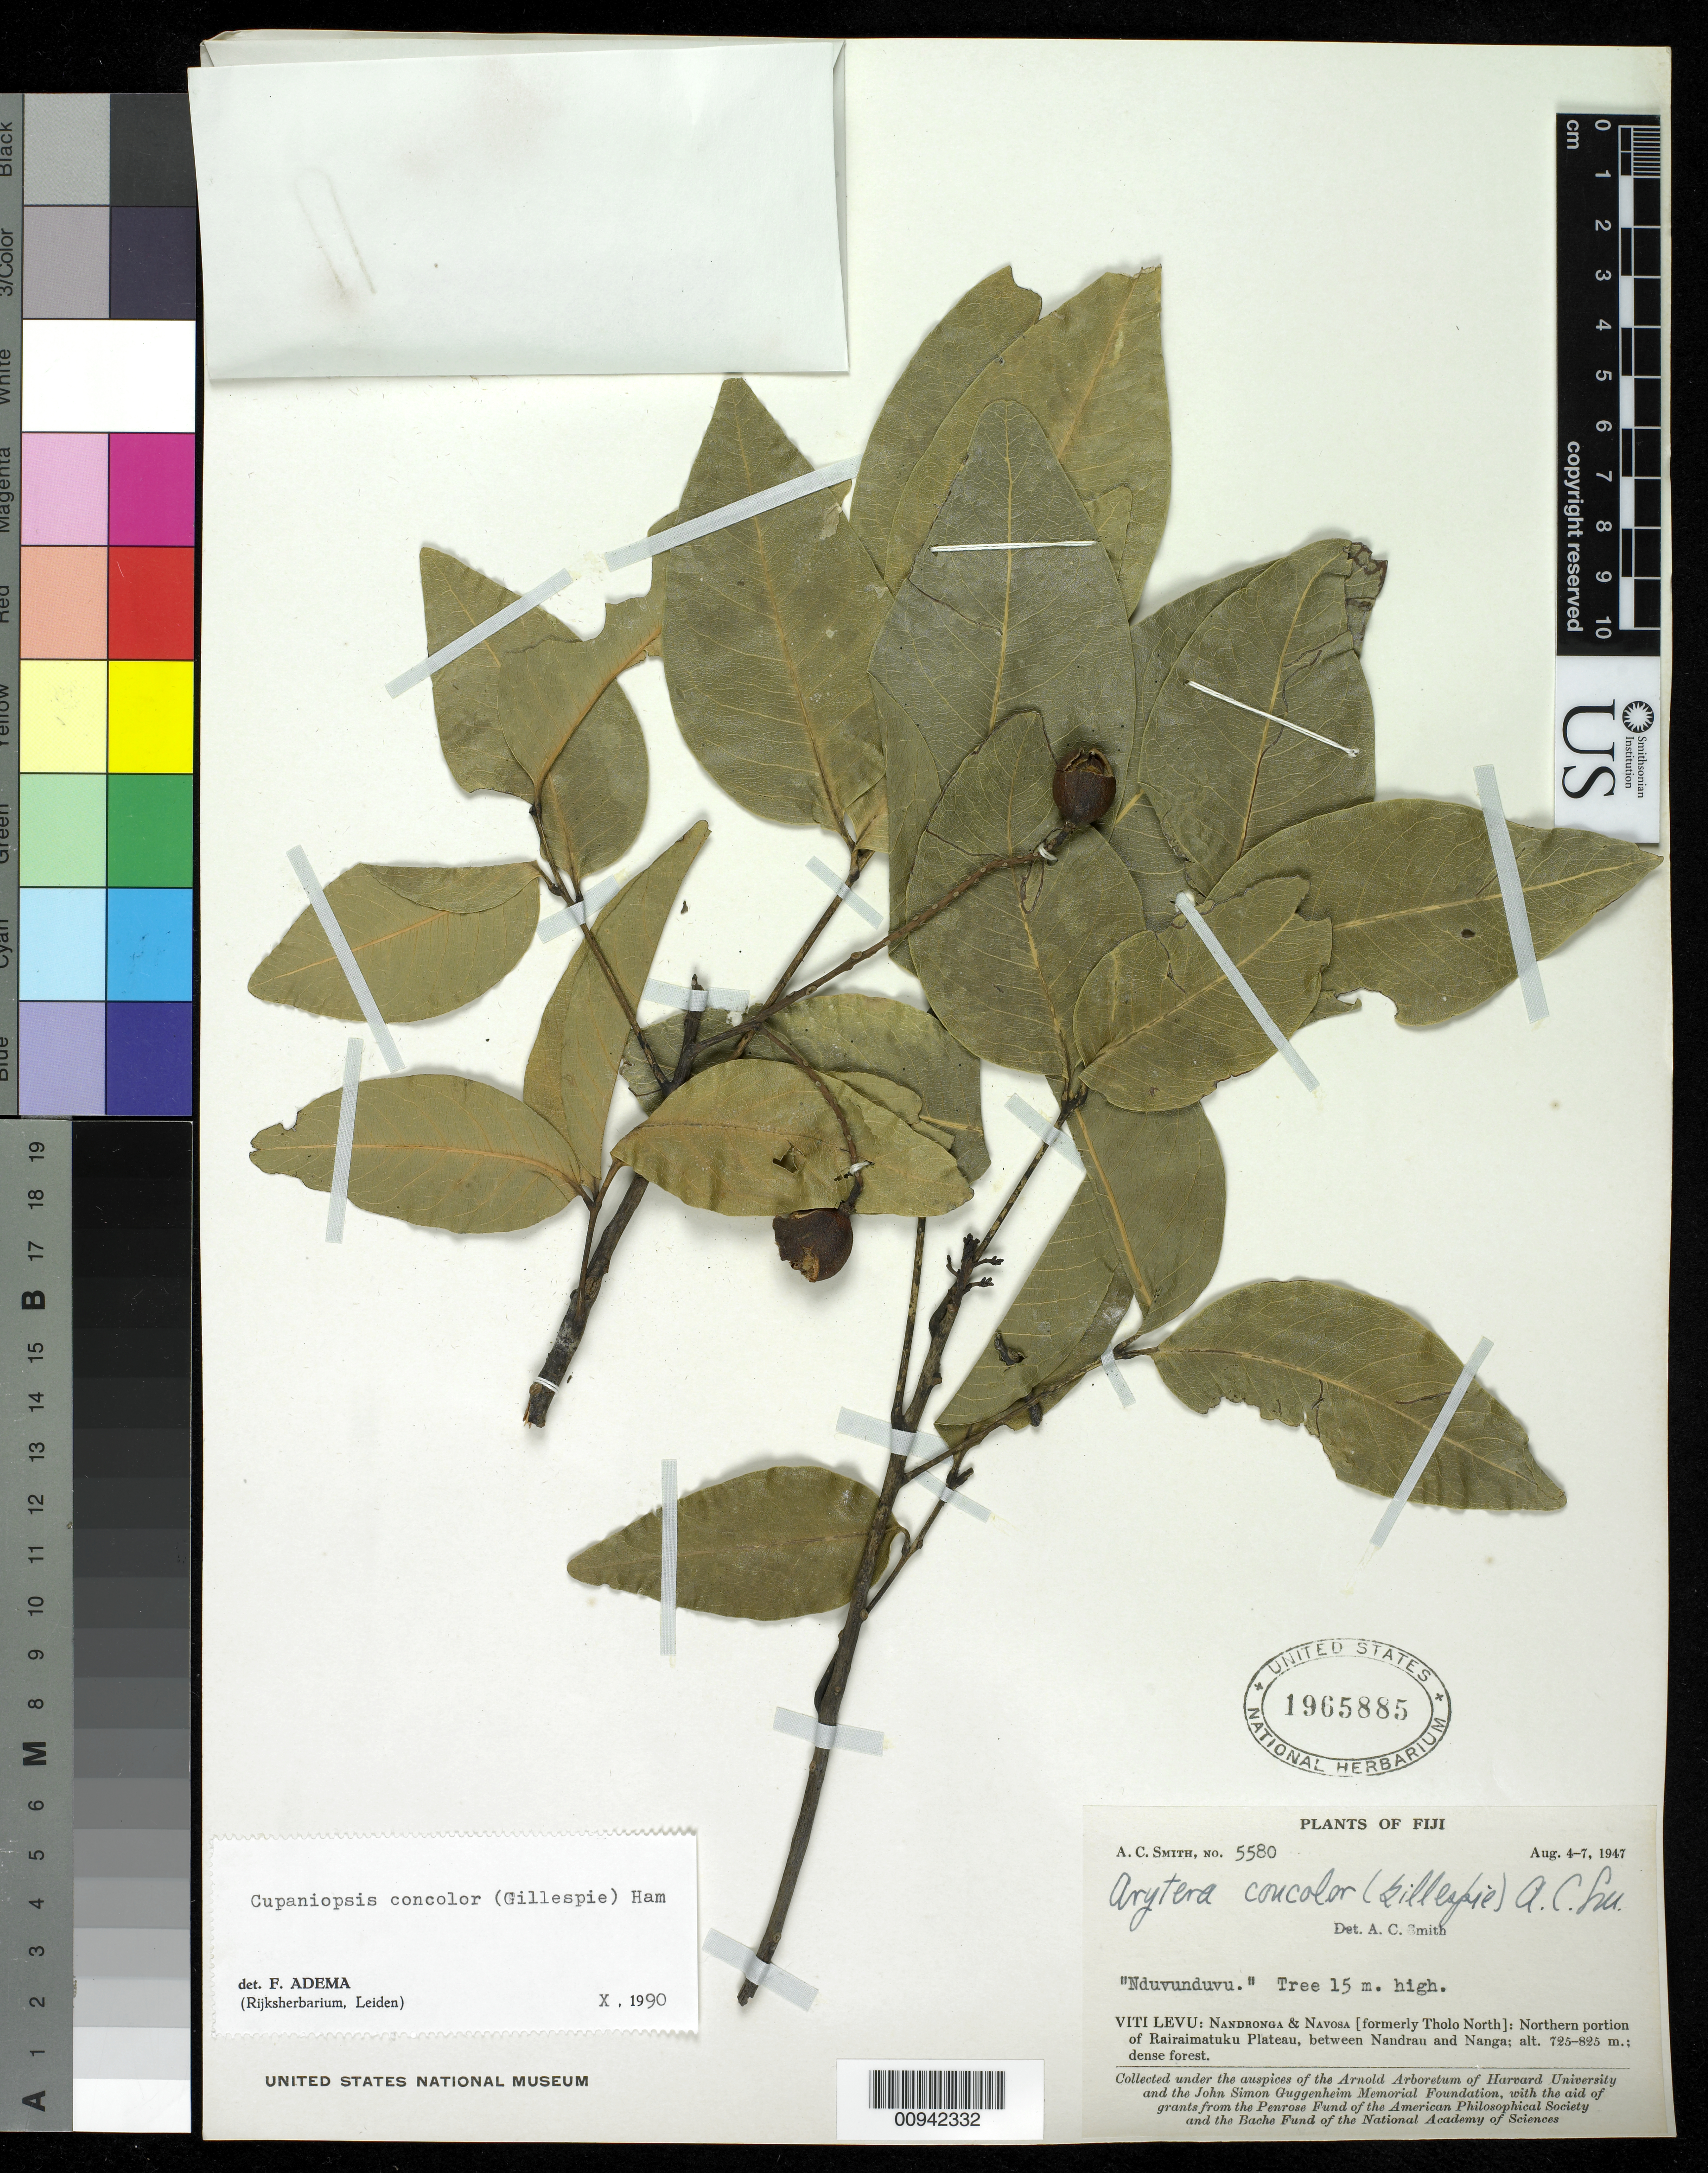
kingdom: Plantae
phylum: Tracheophyta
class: Magnoliopsida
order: Sapindales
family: Sapindaceae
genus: Cupaniopsis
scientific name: Cupaniopsis concolor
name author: (Gillespie) R.W. Ham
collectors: C. A. Smith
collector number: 5580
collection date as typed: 04 Aug 1947 to 07 Aug 1947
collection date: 1947-08-04/1947-08-07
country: Fiji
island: Viti Levu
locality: Nandronga & Navosa (formerly Tholo North): Northern portion of Rairaimatuku Plateau, between Nandrau and Nanga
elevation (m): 725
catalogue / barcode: US 1965885